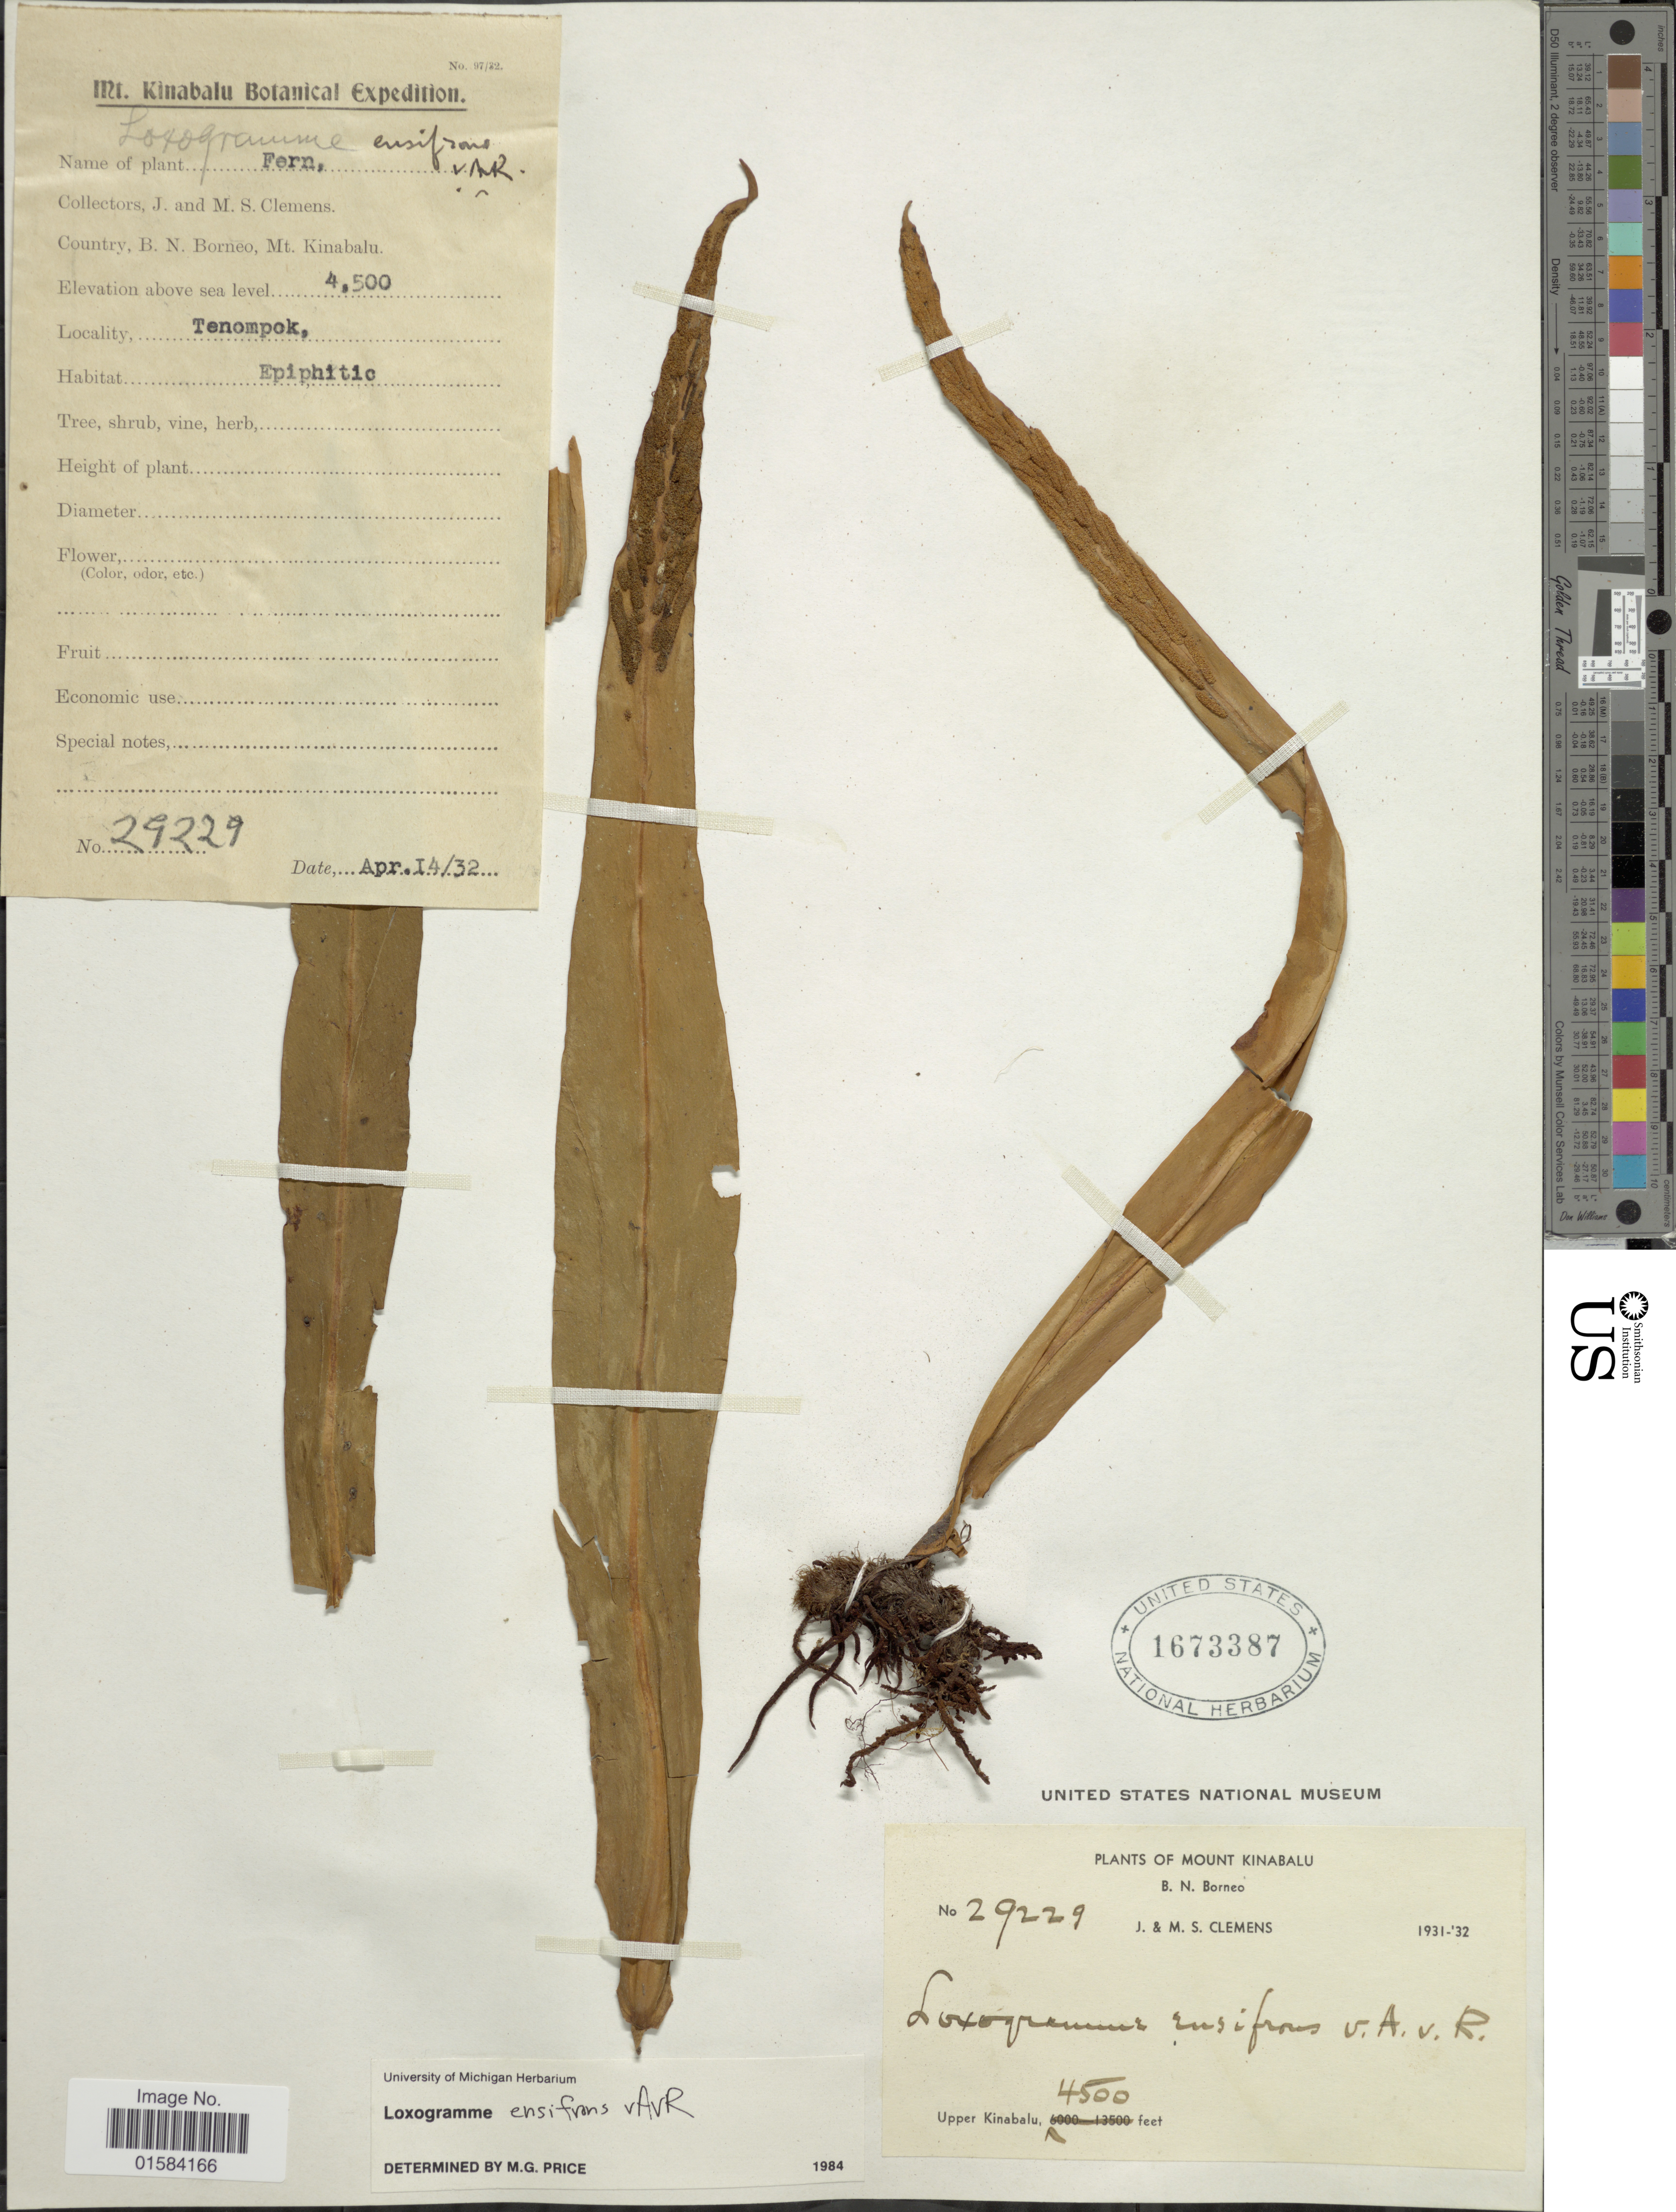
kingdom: Plantae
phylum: Tracheophyta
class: Polypodiopsida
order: Polypodiales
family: Polypodiaceae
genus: Loxogramme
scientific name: Loxogramme ensifrons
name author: Alderw.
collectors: J. Clemens & M. S. Clemens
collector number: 29229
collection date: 1932-04-14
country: Malaysia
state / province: Sabah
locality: B.N. Borneo, Mt Kinabalu, tenompok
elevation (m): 1372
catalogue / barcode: US 1673387